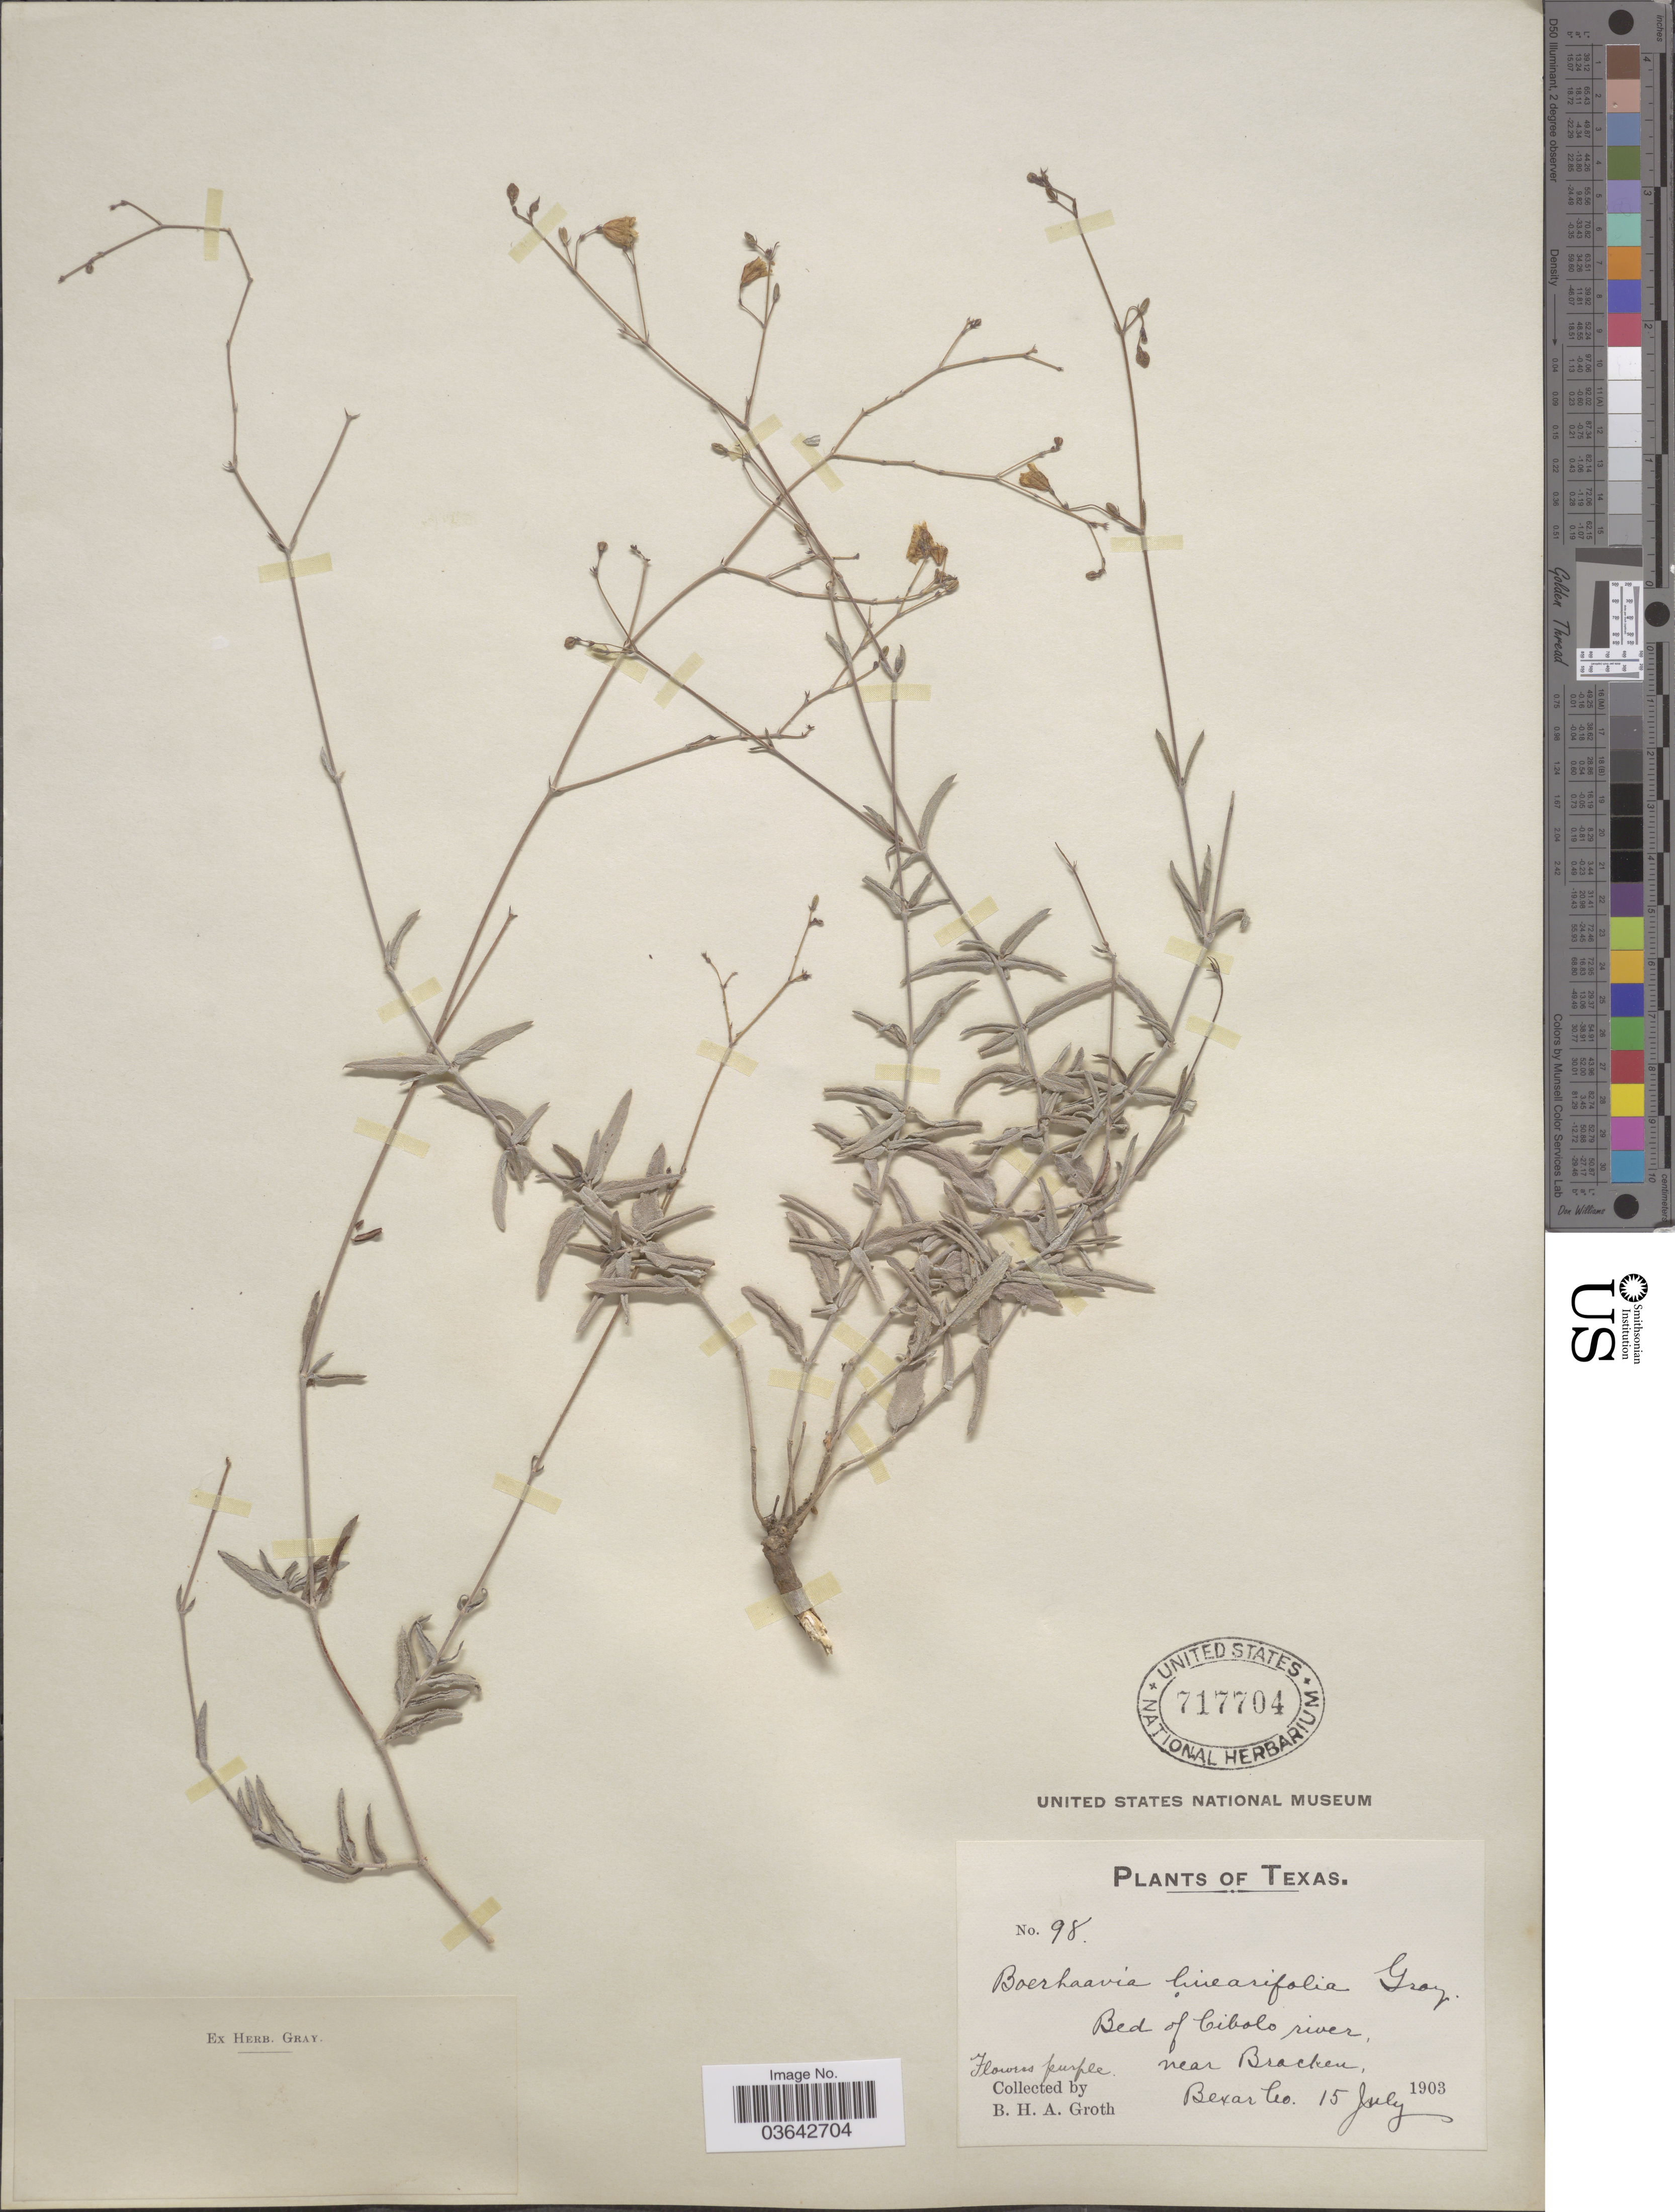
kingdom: Plantae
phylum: Tracheophyta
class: Magnoliopsida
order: Caryophyllales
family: Nyctaginaceae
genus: Boerhavia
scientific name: Boerhavia linearifolia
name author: A. Gray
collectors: B. Groth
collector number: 98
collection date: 1903-07-15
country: United States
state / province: Texas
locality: Bed of Cibolo river, near Bracken, Bexar Co.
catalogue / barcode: US 717704